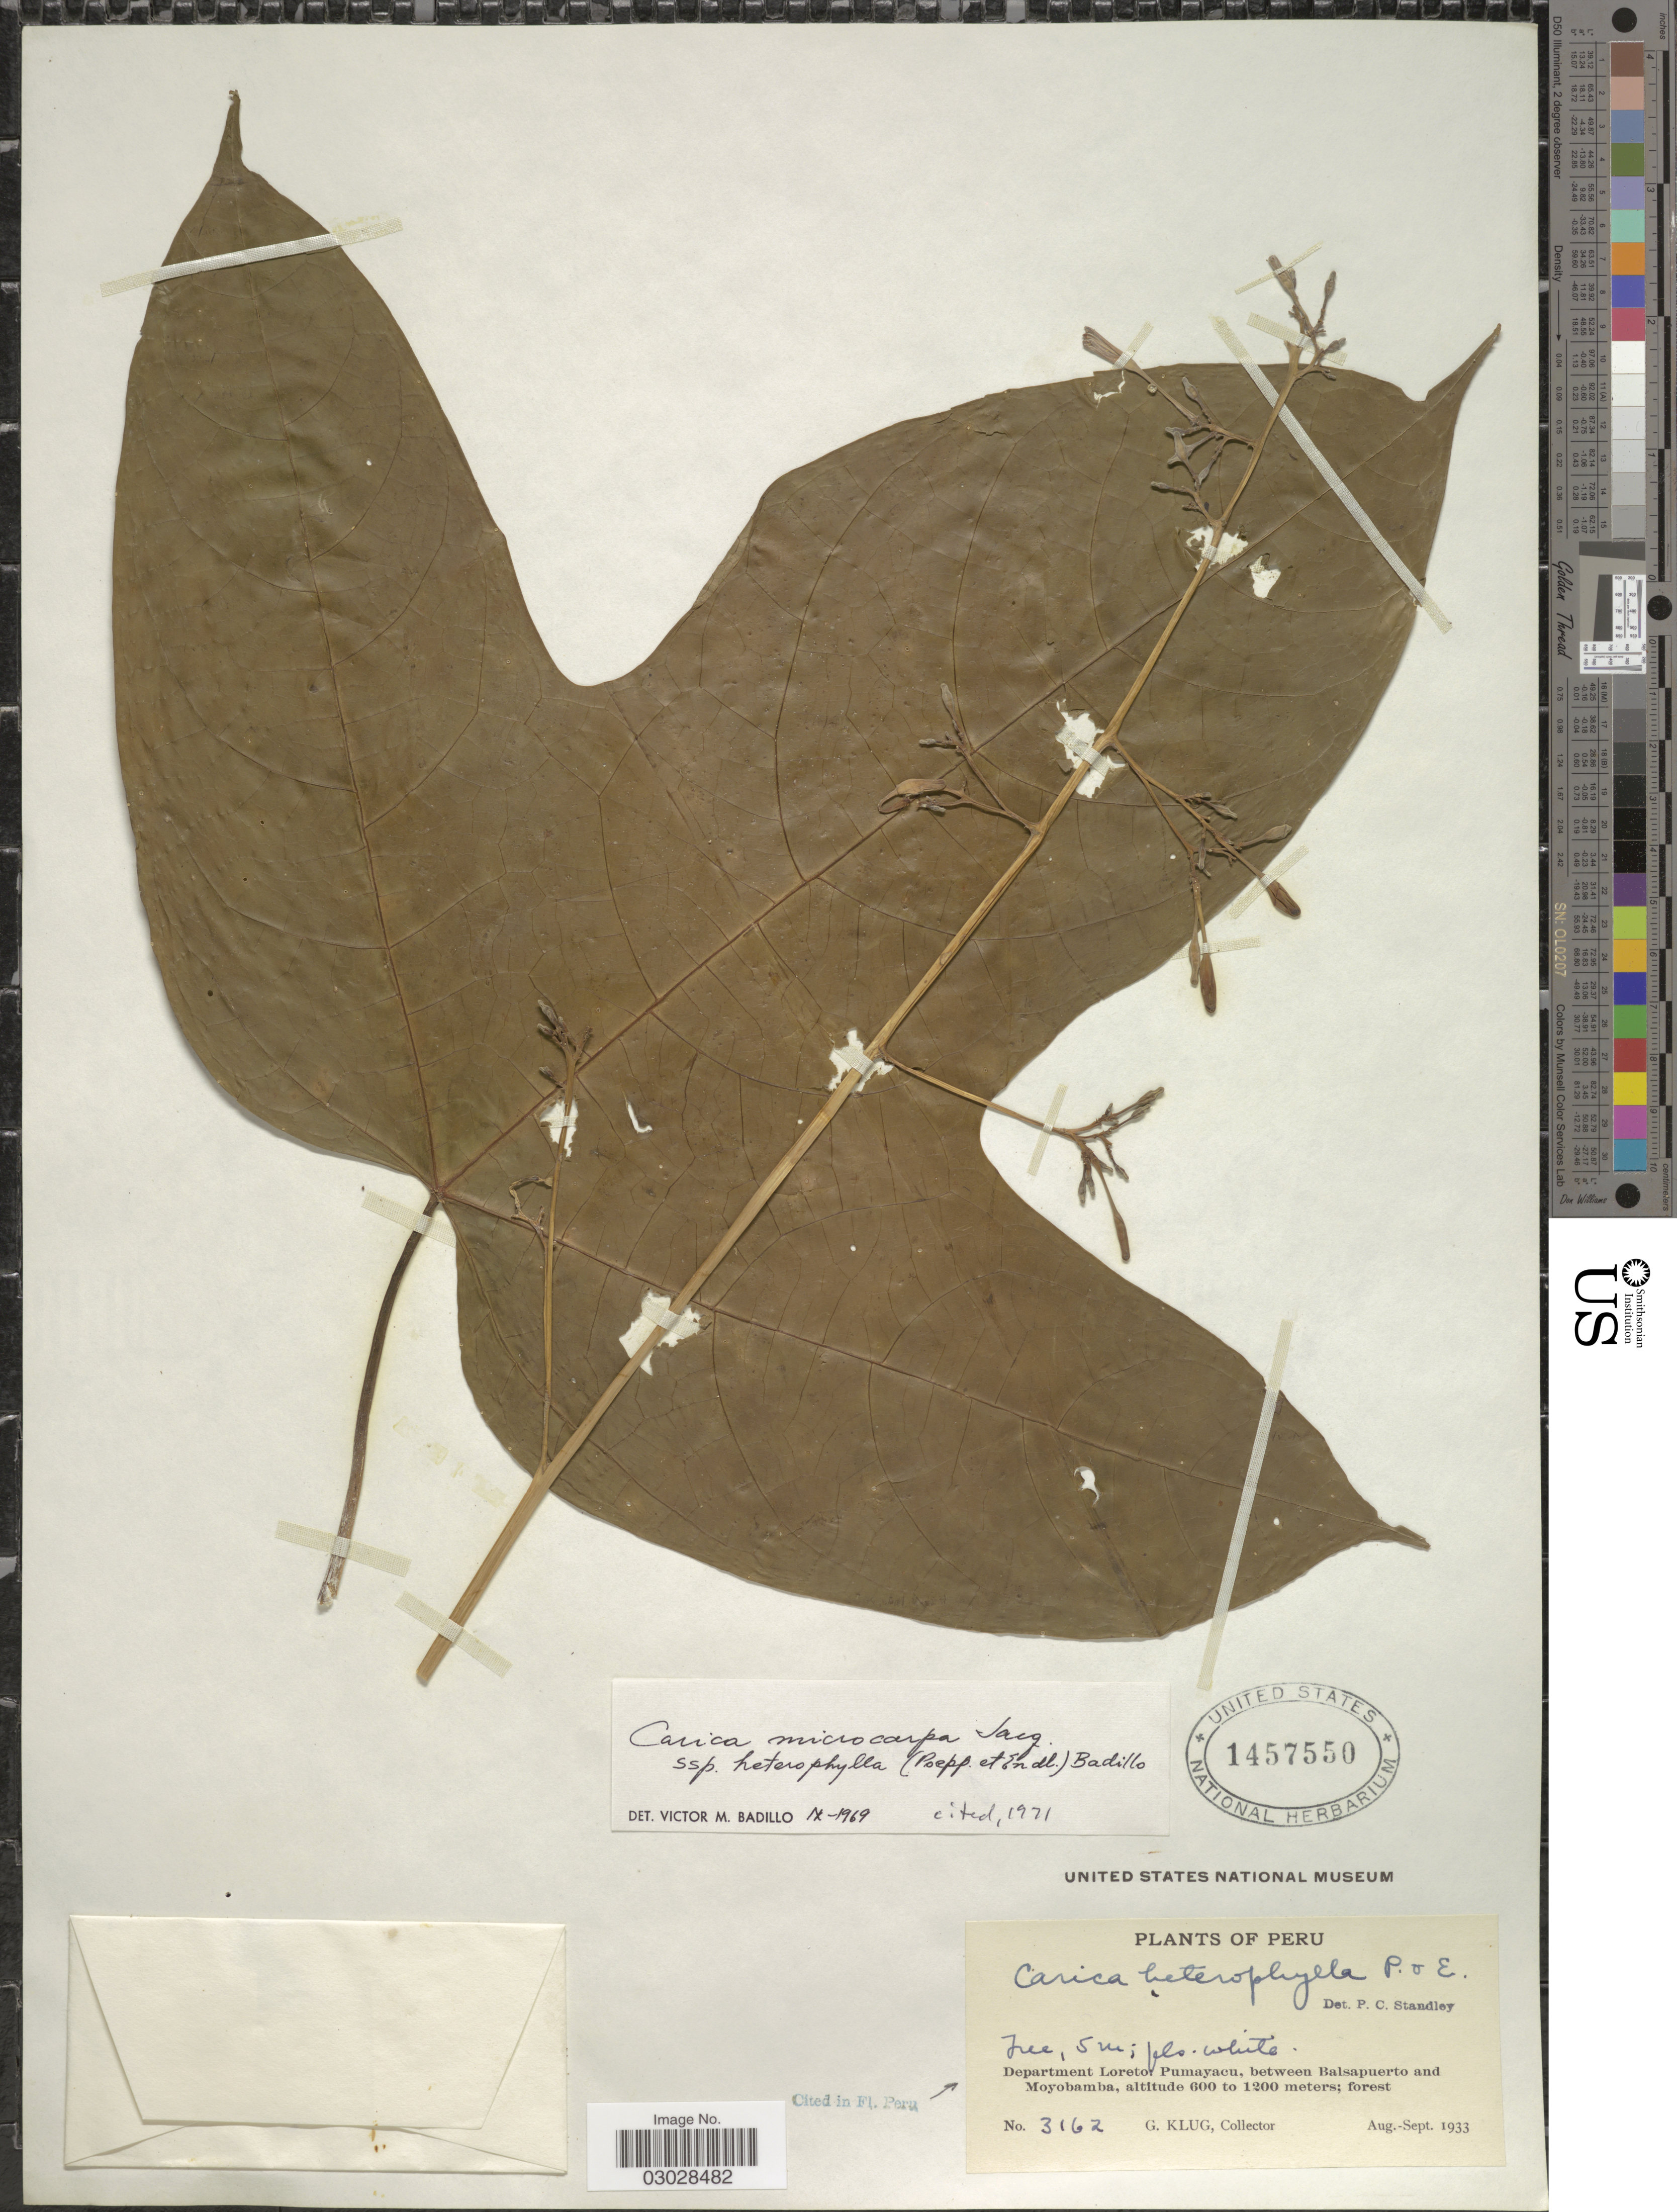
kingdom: Plantae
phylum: Tracheophyta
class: Magnoliopsida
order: Brassicales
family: Caricaceae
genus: Vasconcellea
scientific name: Vasconcellea microcarpa subsp. heterophylla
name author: (Poepp. & Endl.) V.M. Badillo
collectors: G. Klug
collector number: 3162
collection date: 1933-08/1933-09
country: Peru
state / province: Loreto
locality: Department of Loreto: Pumayacu, between Balsapuerto and Moyobamba.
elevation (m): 600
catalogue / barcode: US 1457550